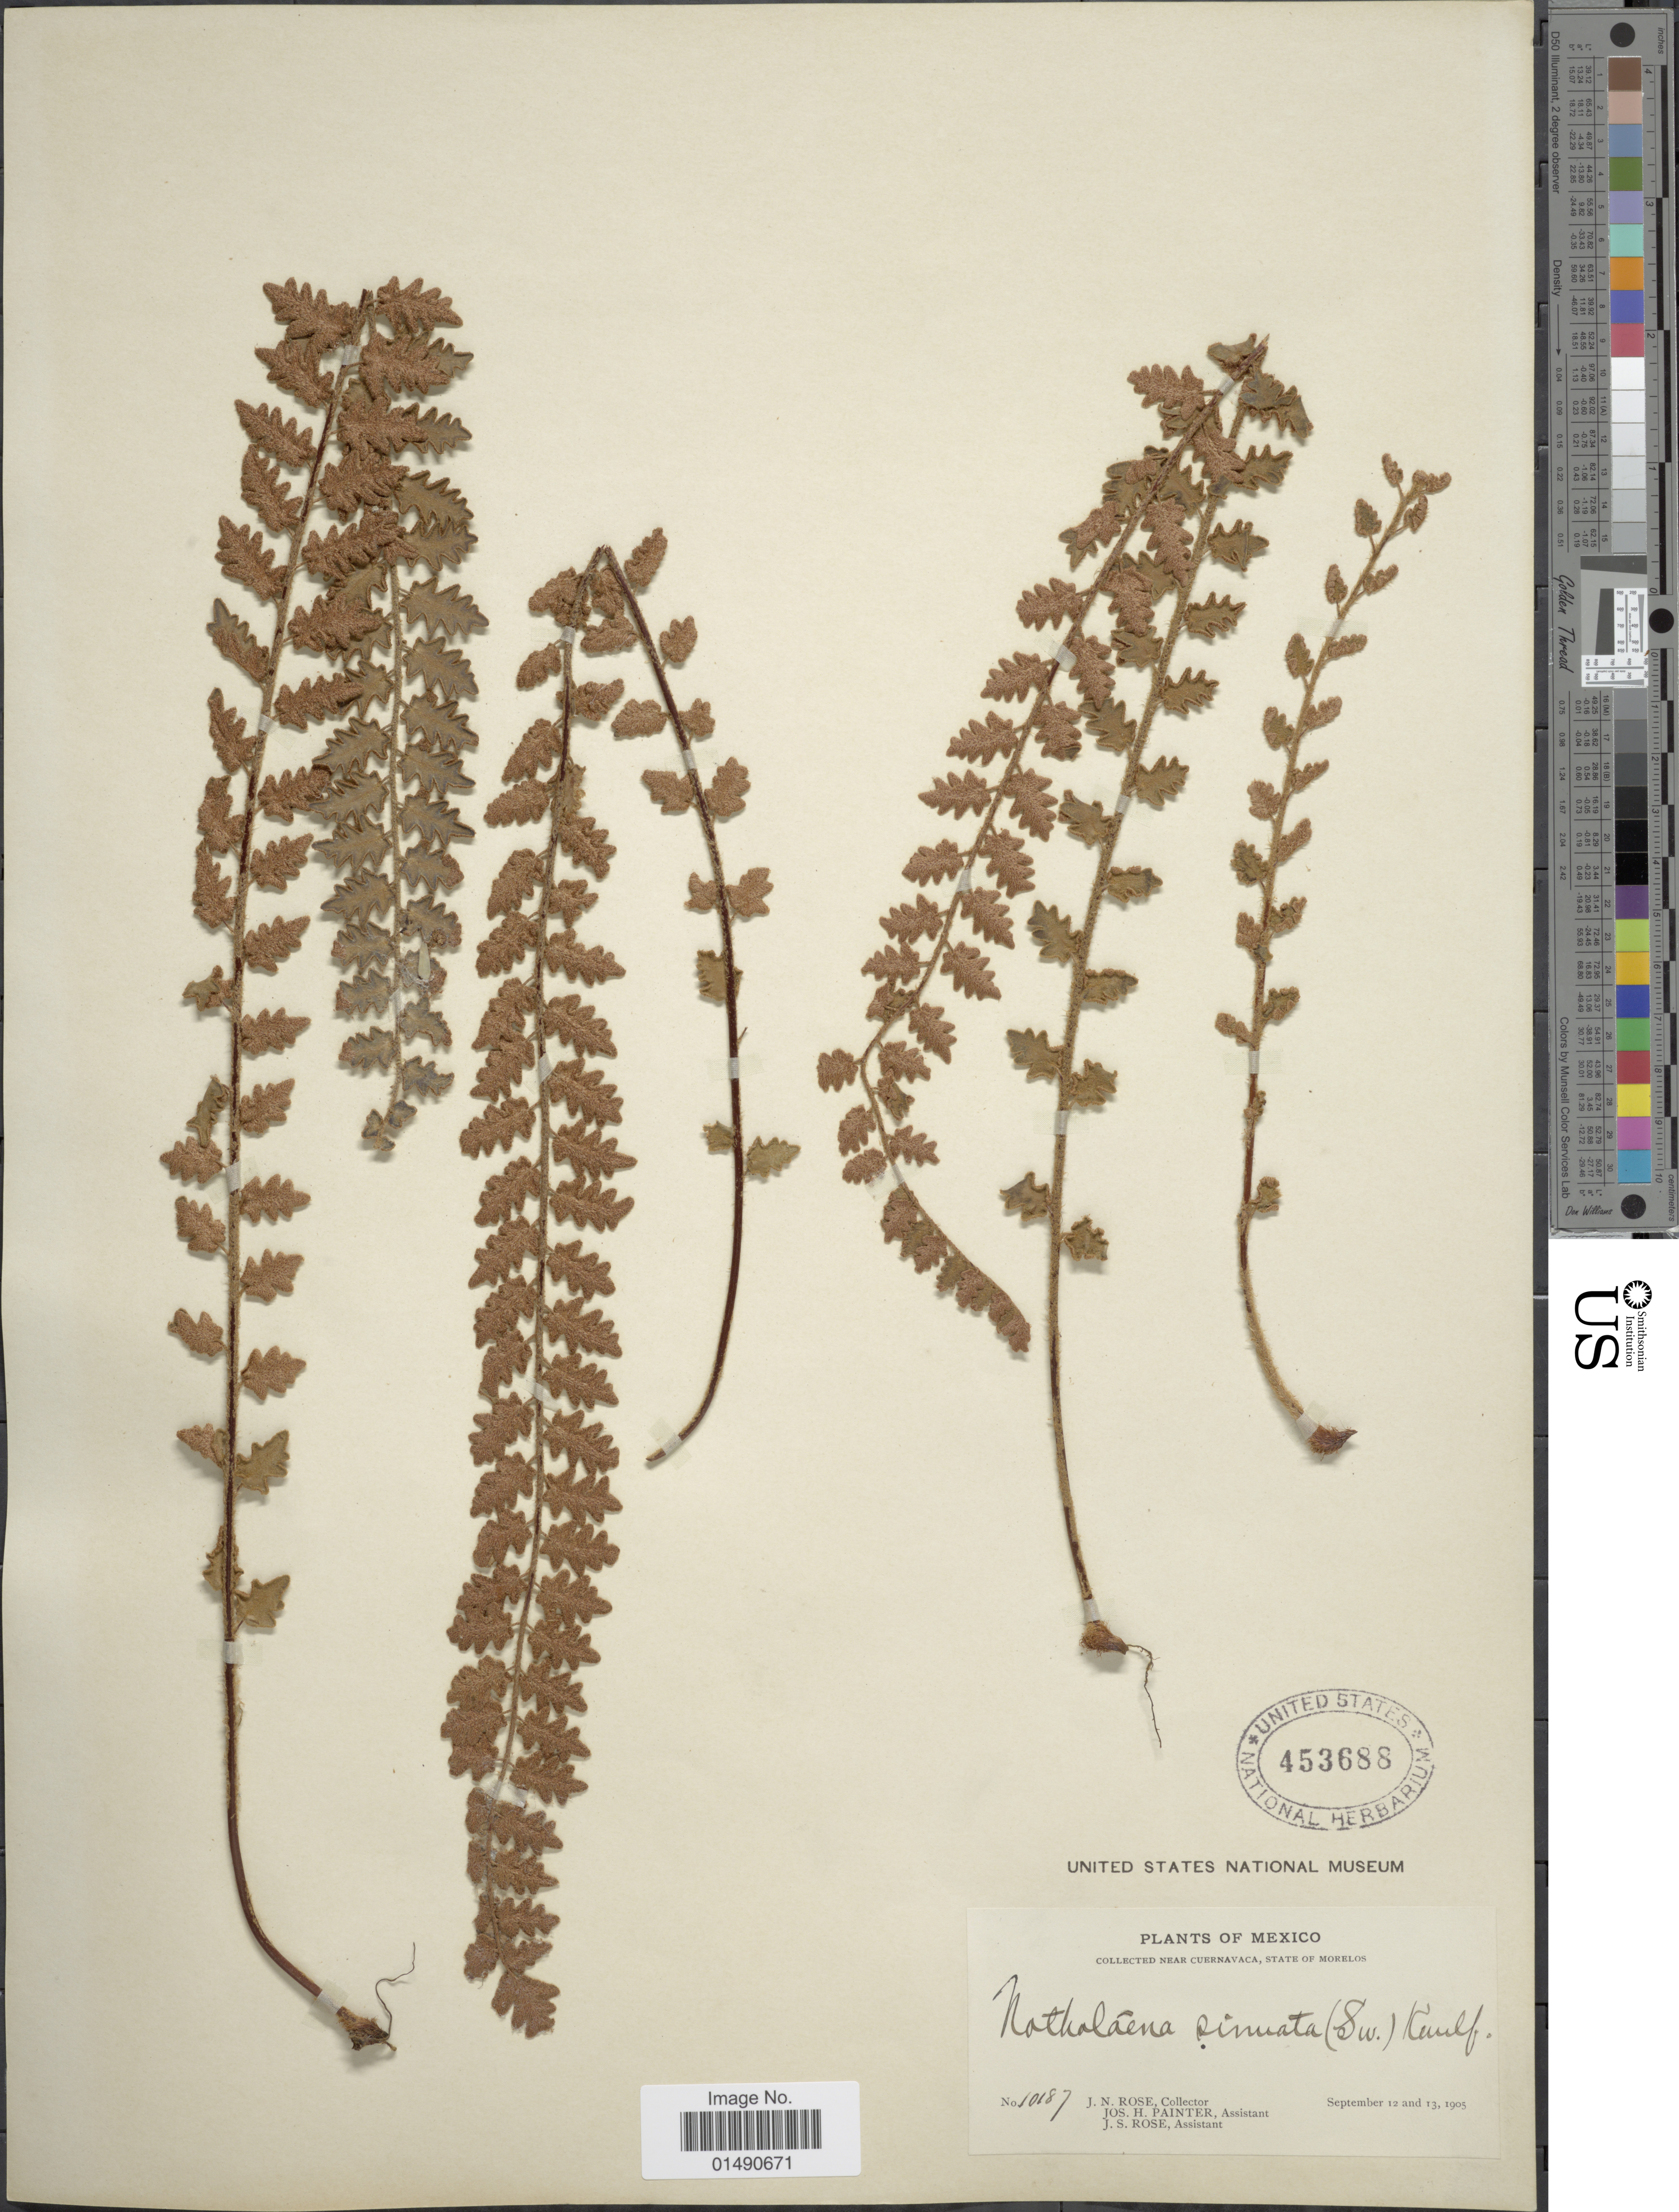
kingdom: Plantae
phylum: Tracheophyta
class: Polypodiopsida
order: Polypodiales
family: Pteridaceae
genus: Astrolepis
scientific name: Astrolepis sinuata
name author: (Lag. ex Sw.) D.M. Benham & Windham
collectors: J. N. Rose, J. H. Painter & J. S. Rose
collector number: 10187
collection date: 1905-09-12/1905-09-13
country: Mexico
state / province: Morelos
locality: Cuernavaca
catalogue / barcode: US 453688